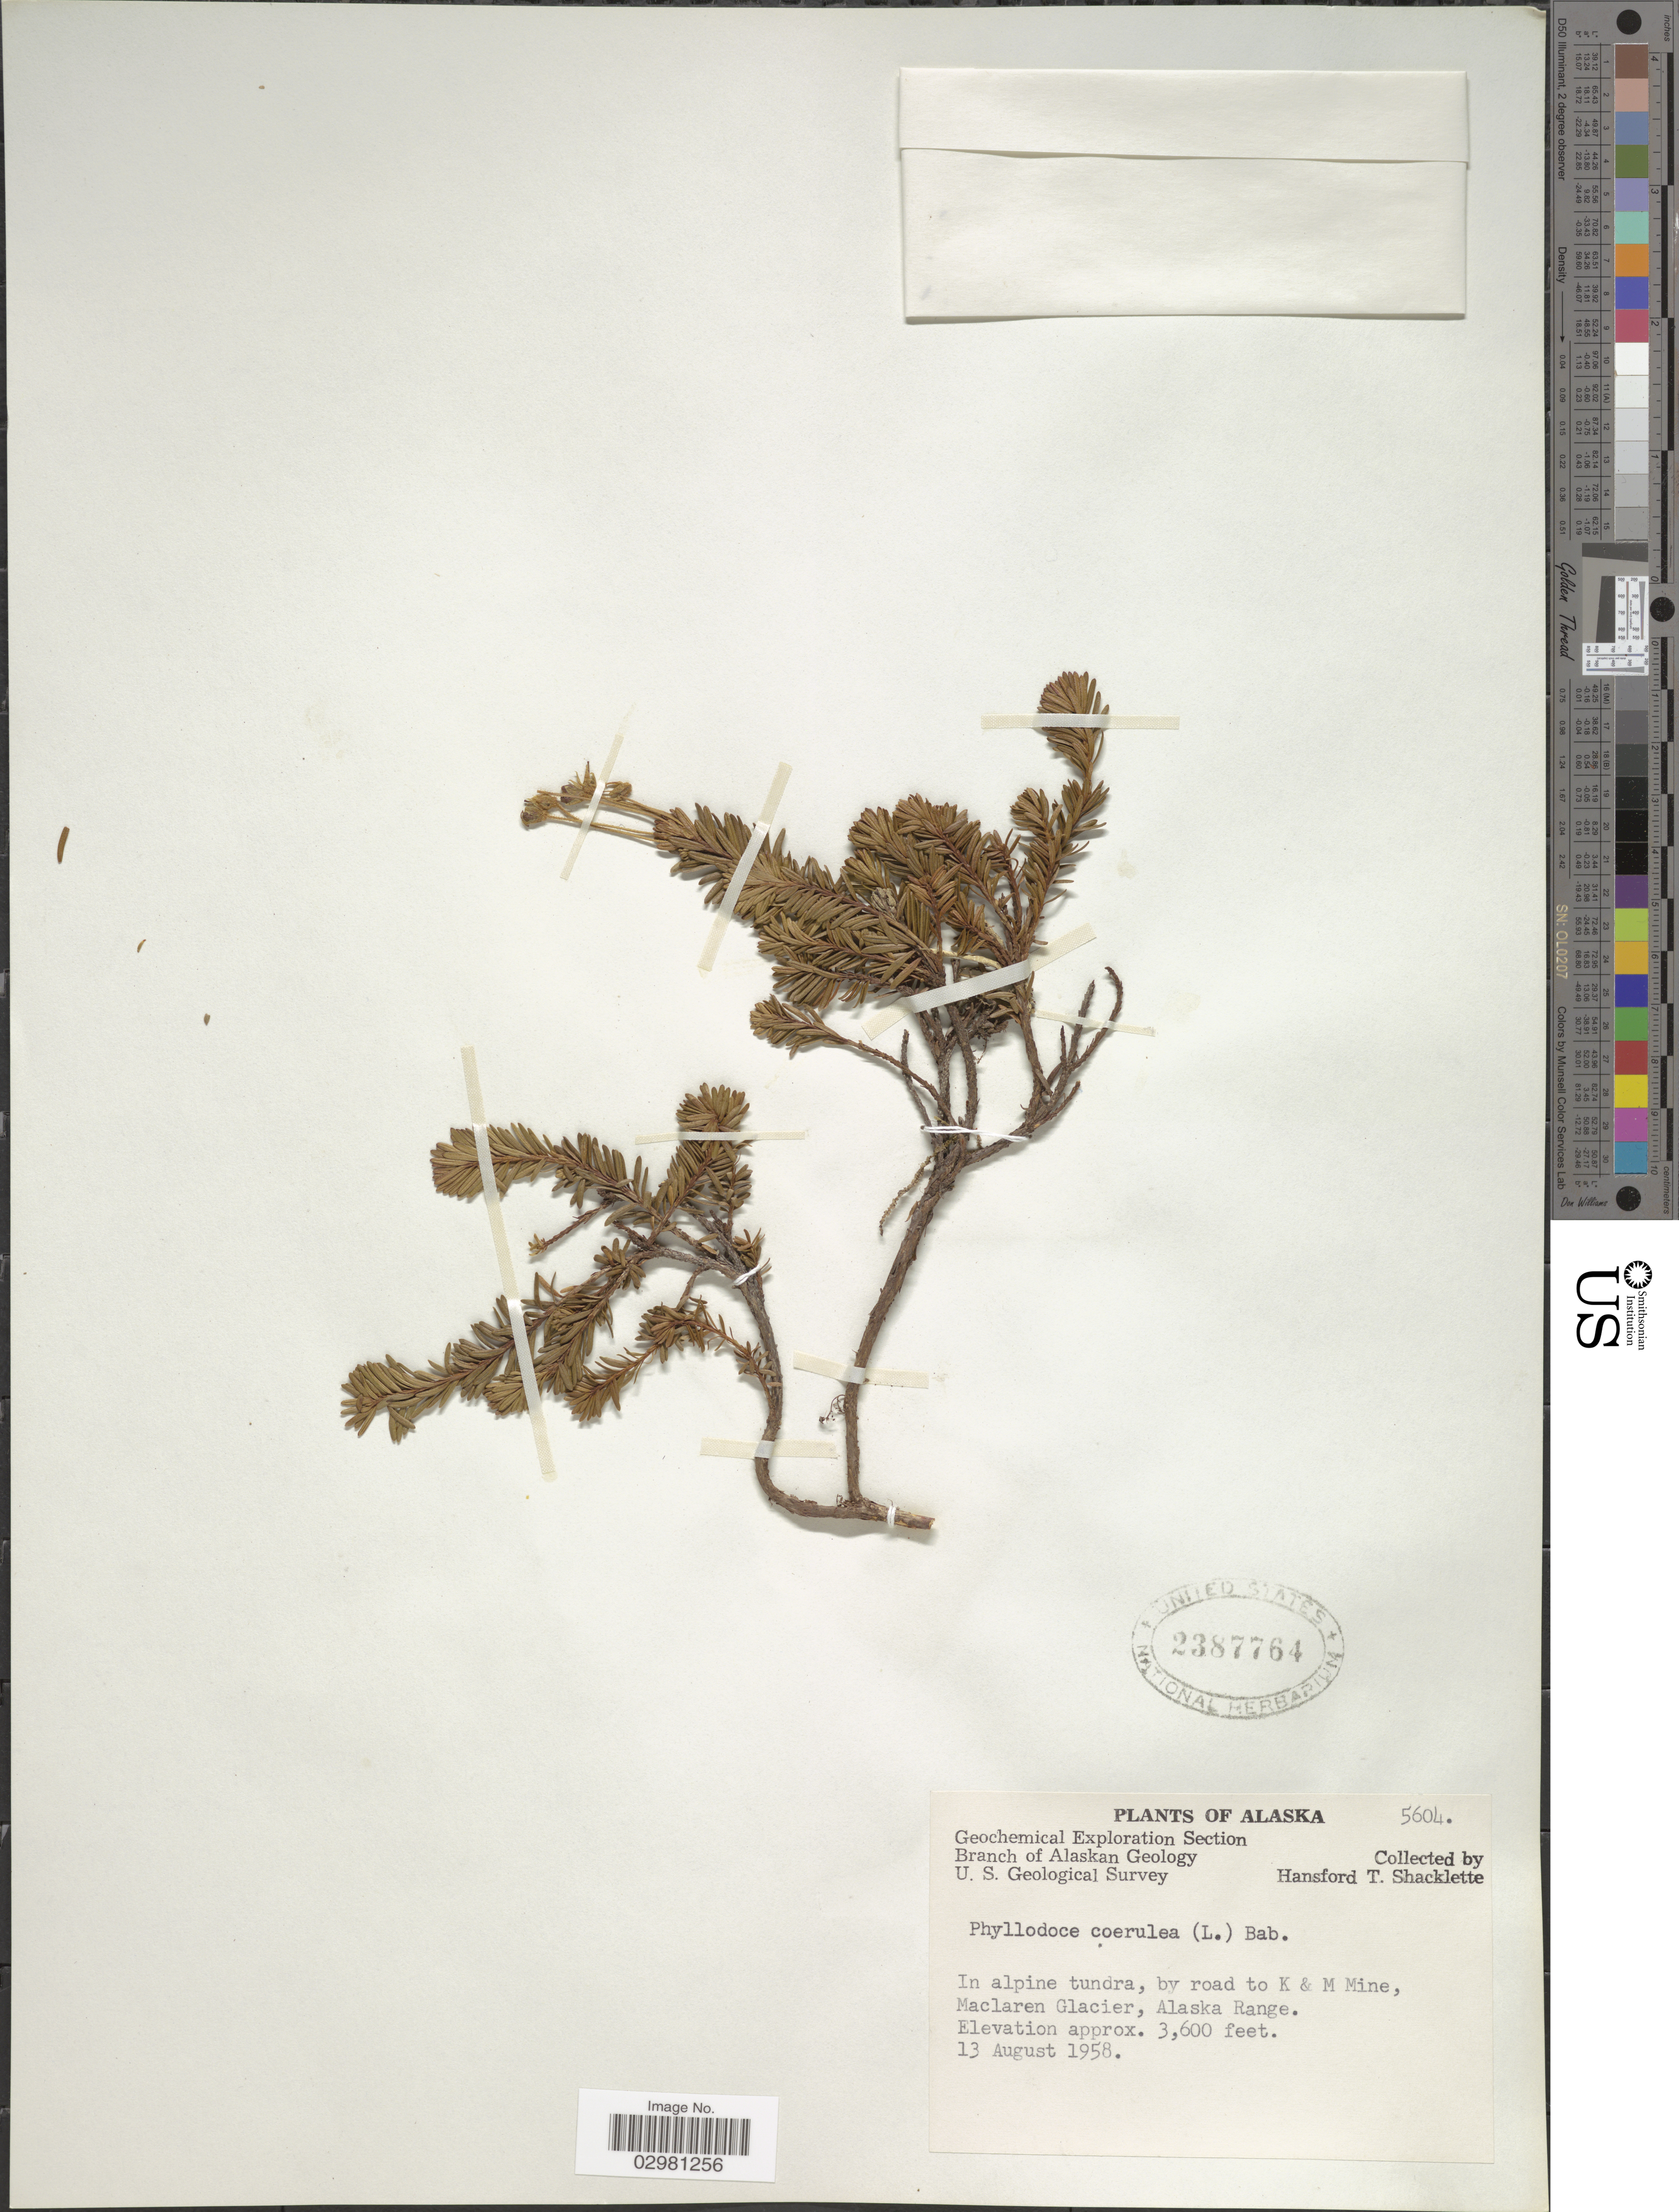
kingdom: Plantae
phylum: Tracheophyta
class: Magnoliopsida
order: Ericales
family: Ericaceae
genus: Phyllodoce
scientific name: Phyllodoce caerulea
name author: (L.) Bab.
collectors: H. Shacklette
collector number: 5604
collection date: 1958-08-13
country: United States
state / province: Alaska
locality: By road to K & M Mine, Maclaren Glacier, Alaska Range.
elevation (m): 1097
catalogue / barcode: US 2387764